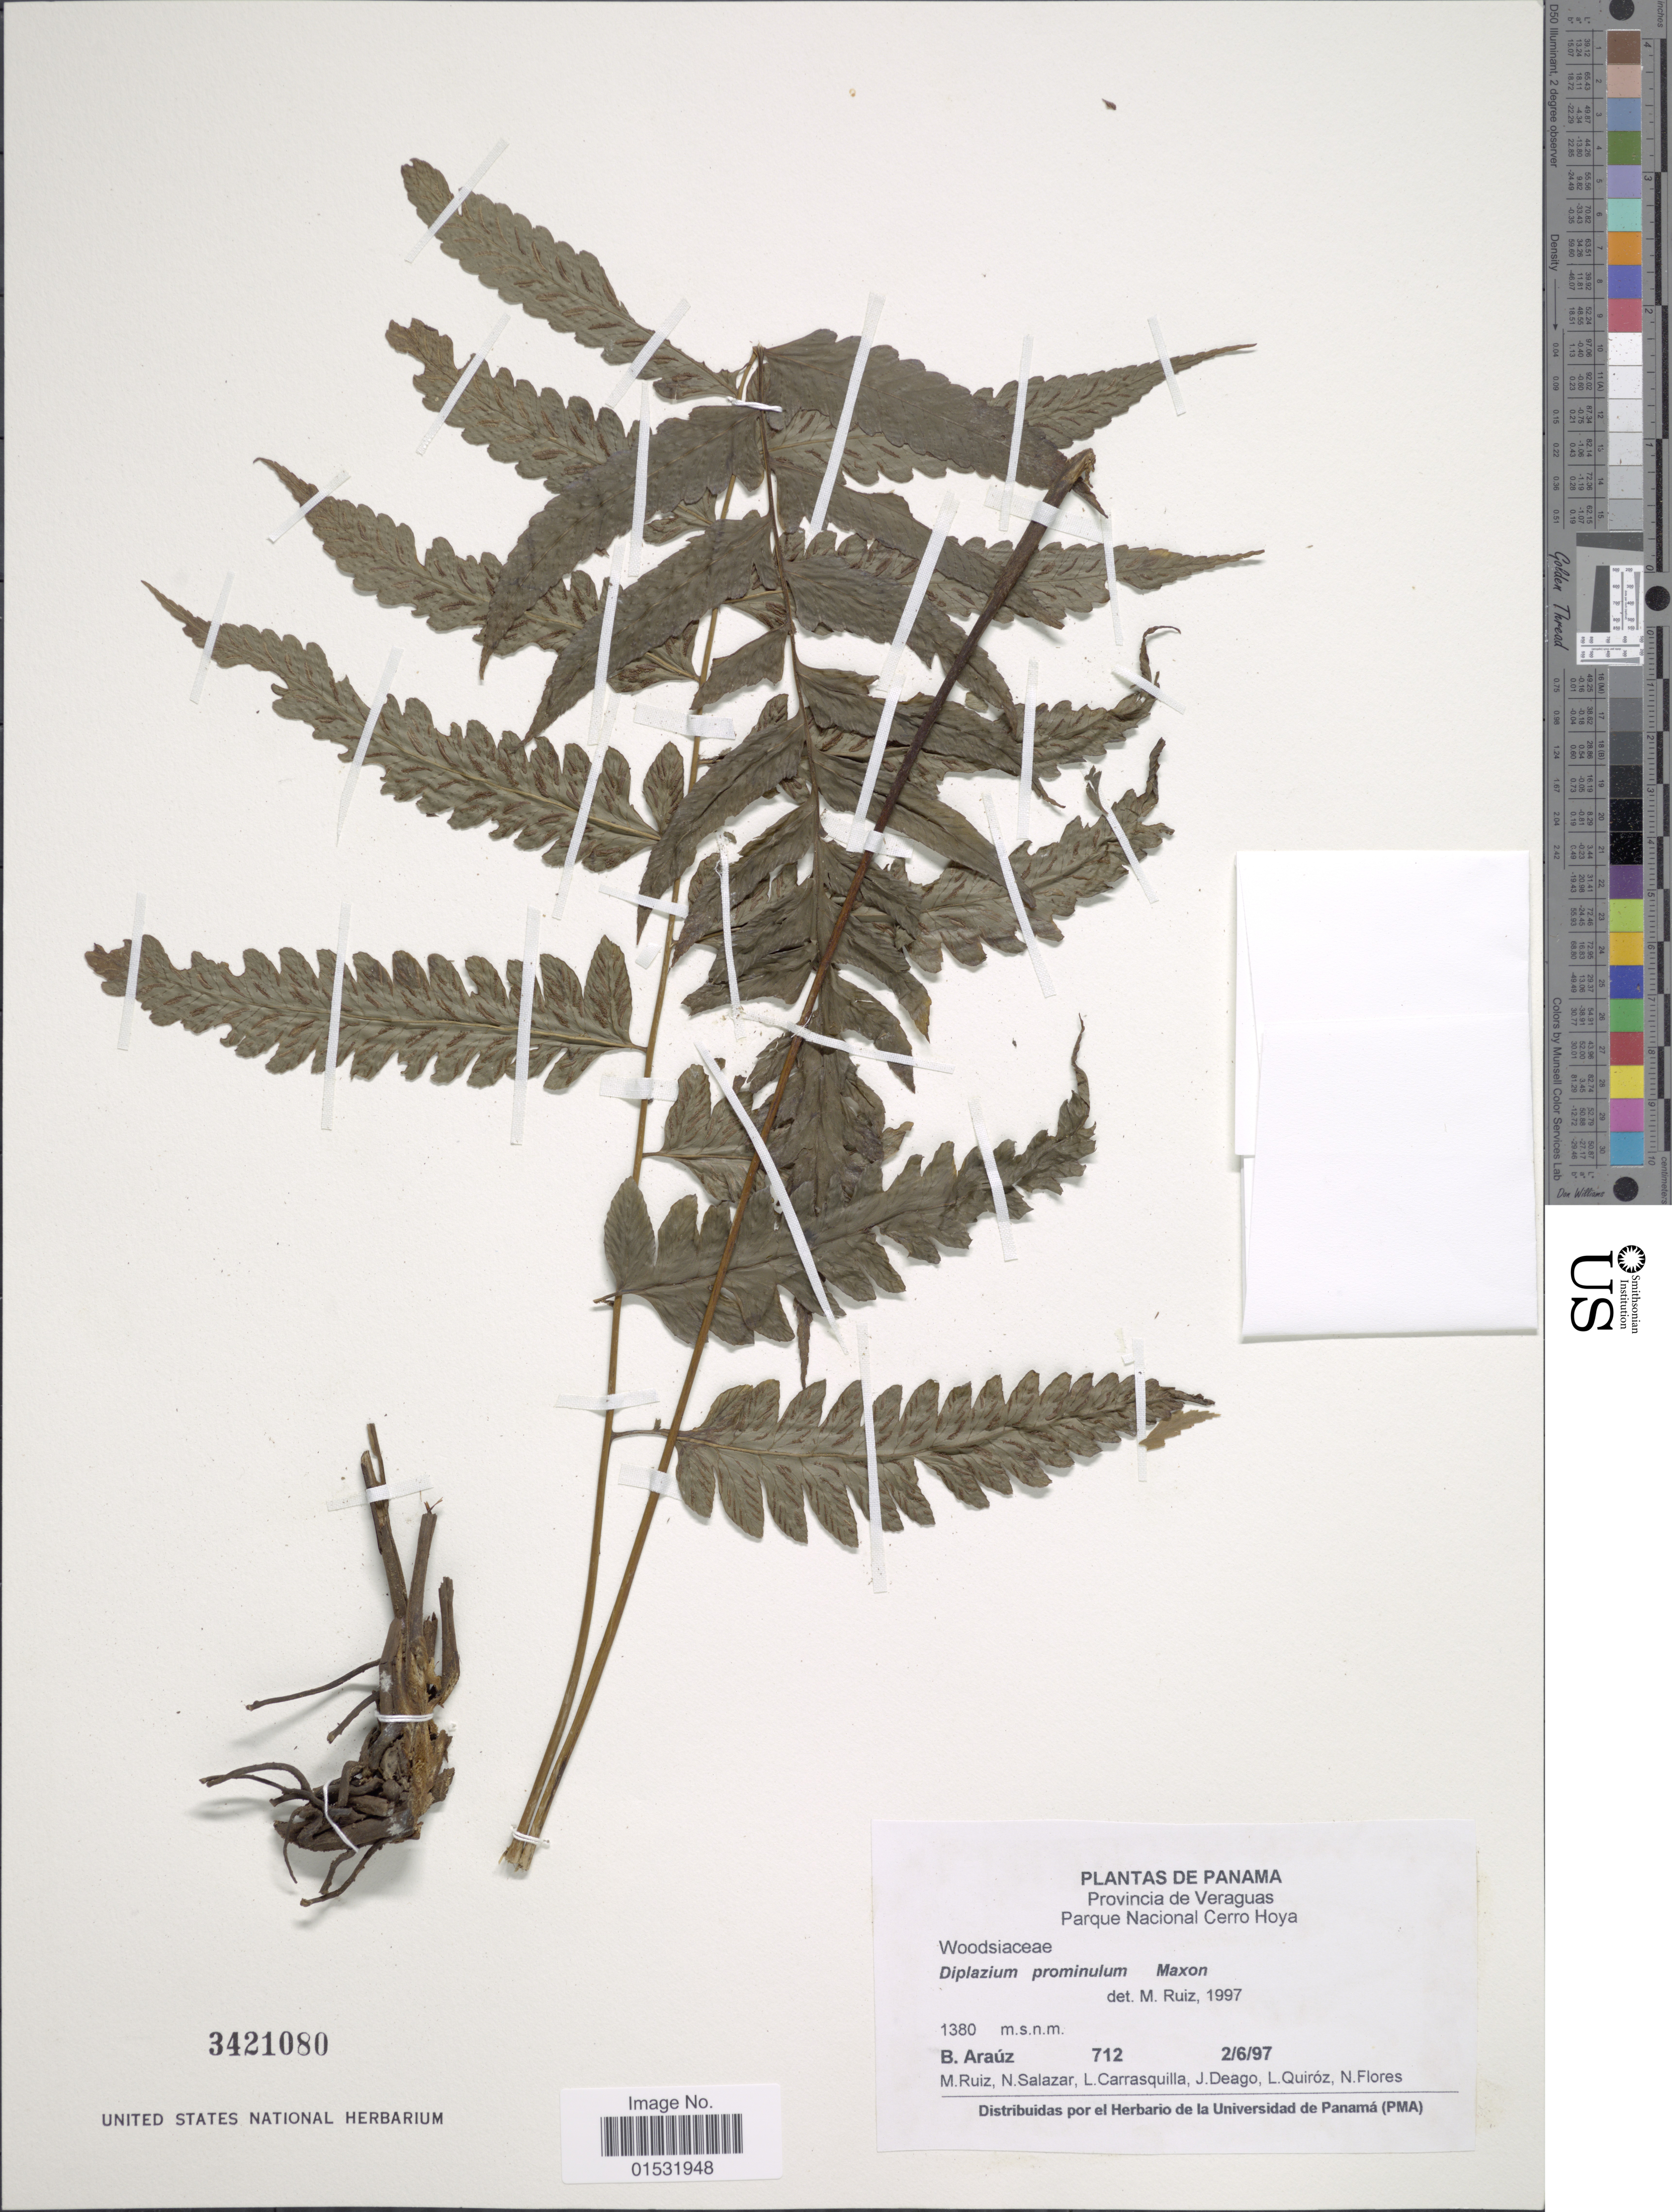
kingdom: Plantae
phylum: Tracheophyta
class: Polypodiopsida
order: Polypodiales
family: Athyriaceae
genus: Diplazium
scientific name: Diplazium lonchophyllum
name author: Kunze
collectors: B. Araúz, M. Ruiz, N. Salazar, L. Carrasquilla & et al.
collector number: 712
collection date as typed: Transcribed d/m/y: 2/6/97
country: Panama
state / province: Veraguas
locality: Parque Nacional Cerro Hoya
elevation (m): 1380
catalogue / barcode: US 3421080